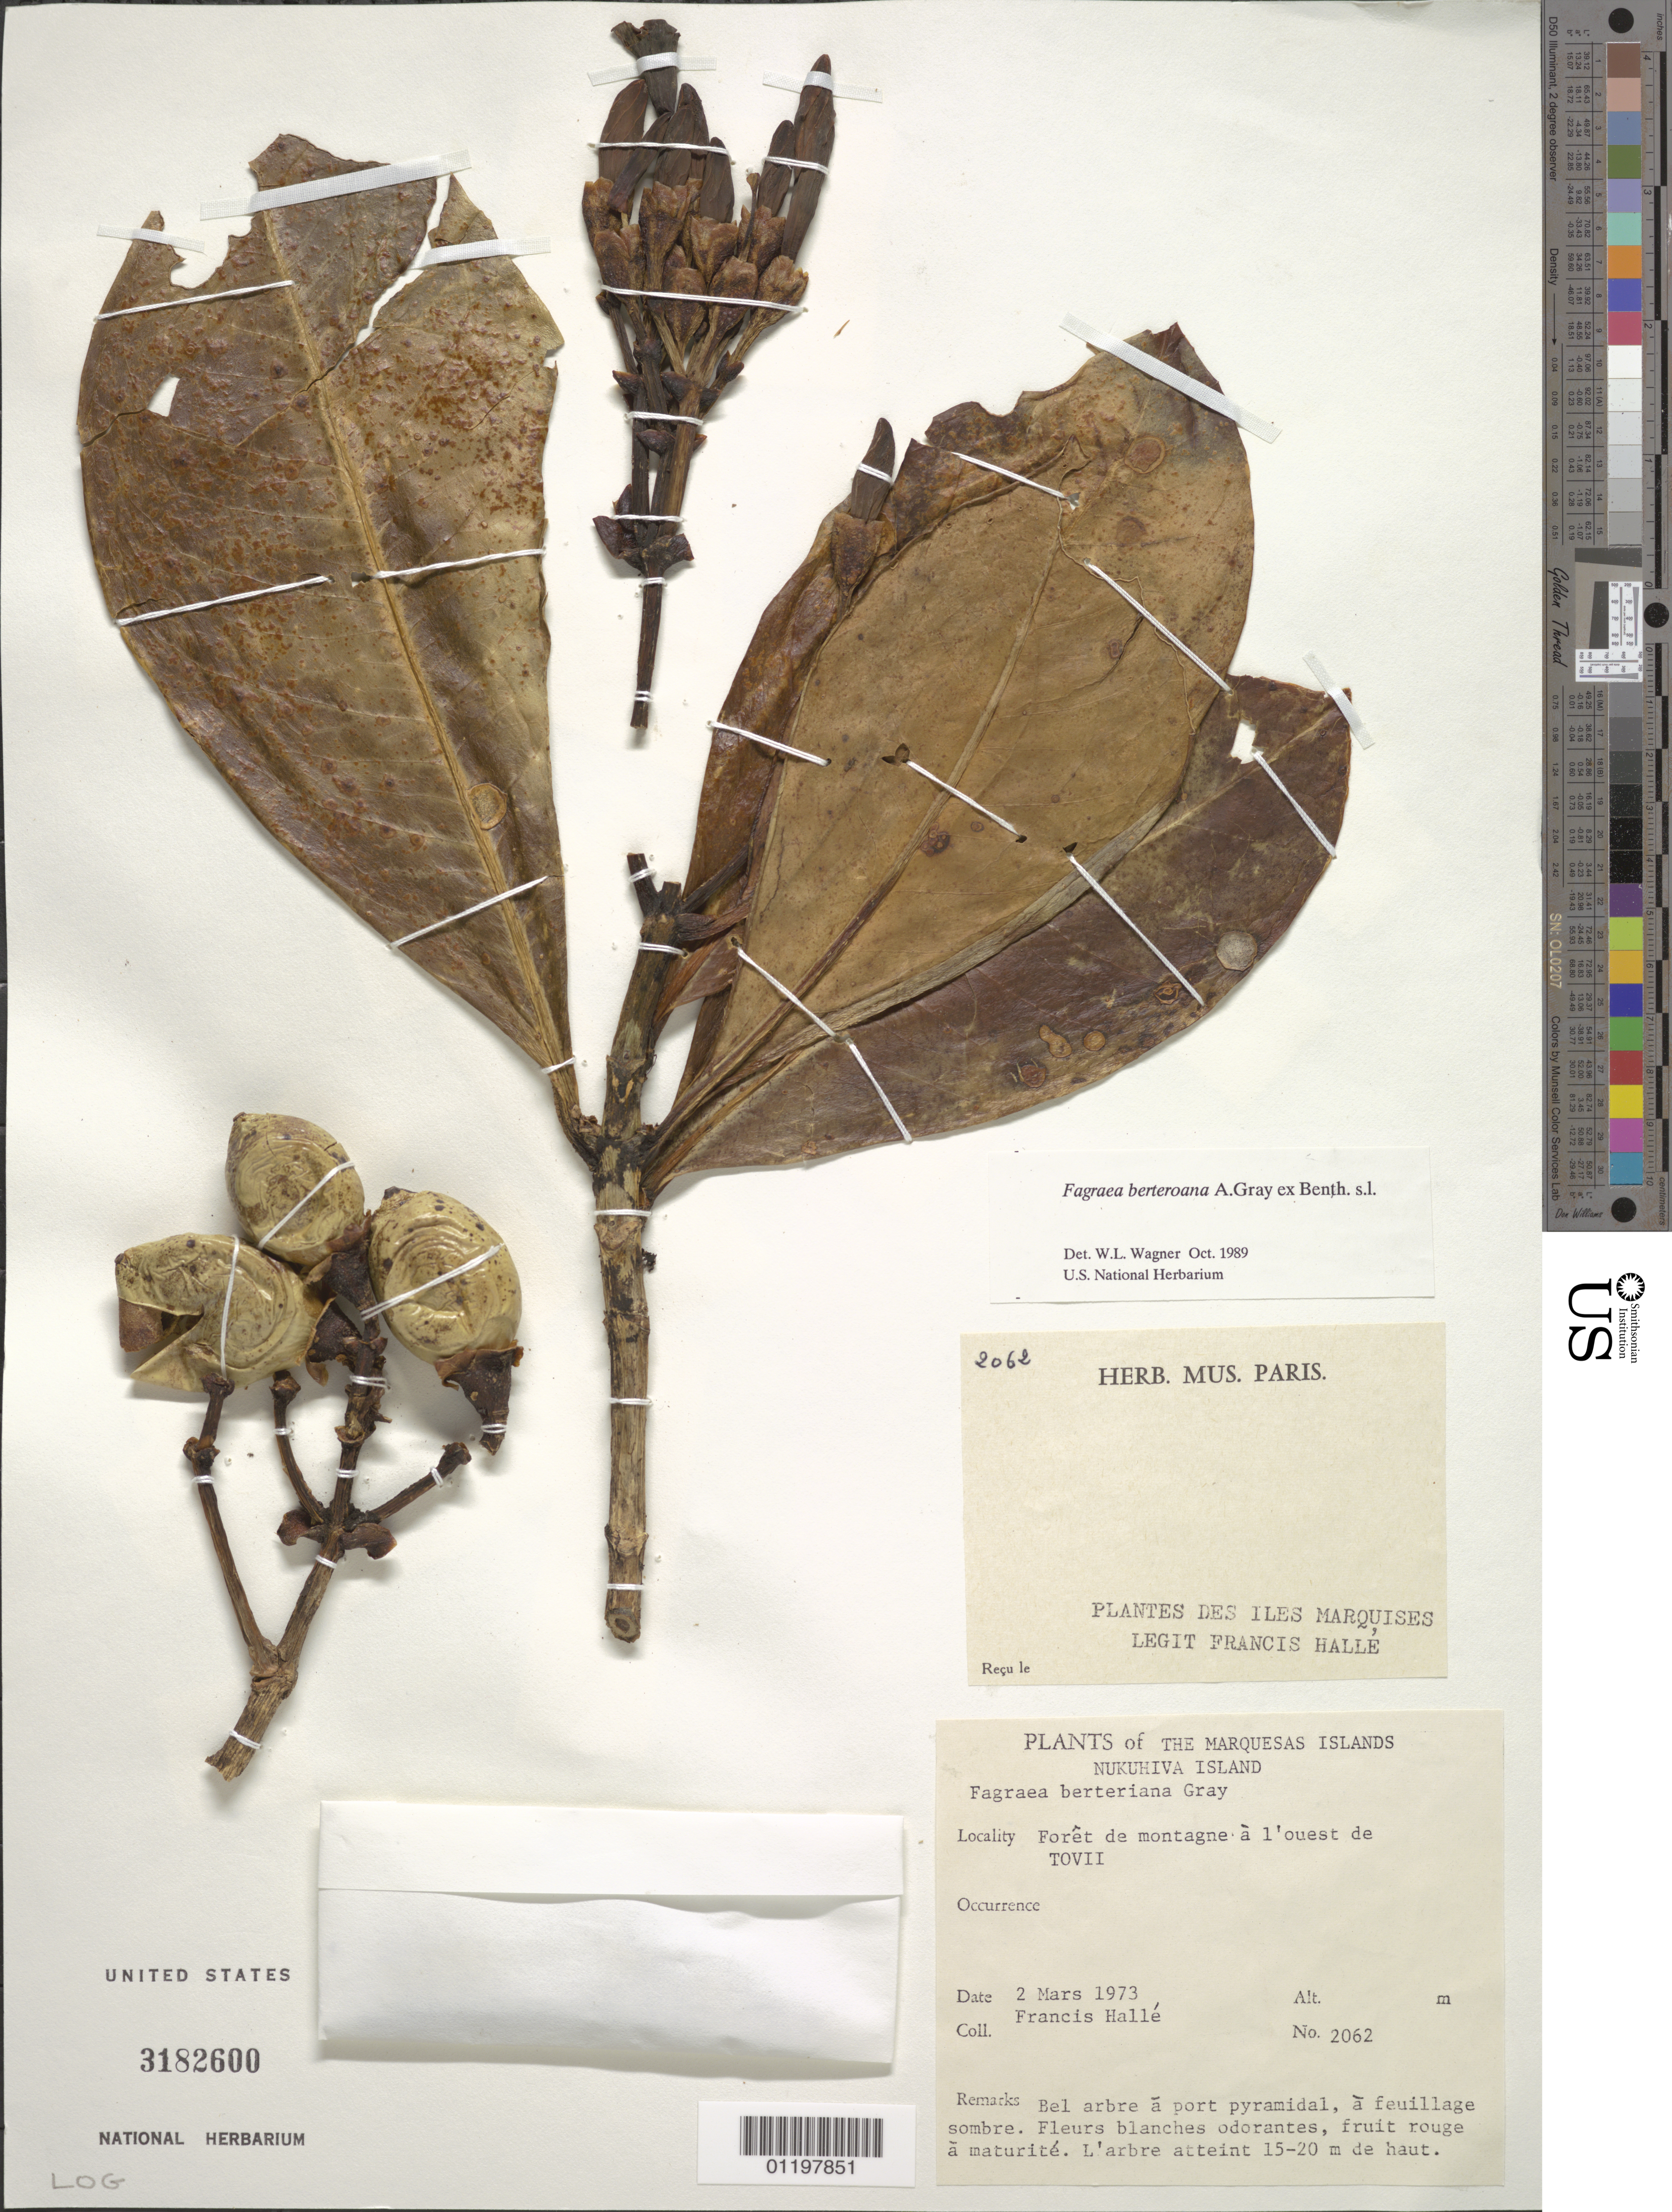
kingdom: Plantae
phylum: Tracheophyta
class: Magnoliopsida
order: Gentianales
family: Gentianaceae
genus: Fagraea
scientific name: Fagraea berteroana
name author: A. Gray ex Benth.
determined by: Wagner, W. L., (BOT), Smithsonian Institution - National Museum of Natural History (UNITED STATES)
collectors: F. Hallé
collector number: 2062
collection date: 1973-03-02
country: French Polynesia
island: Nuku Hiva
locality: Forêt de montagne á l'ouest de Toovii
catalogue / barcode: US 3182600